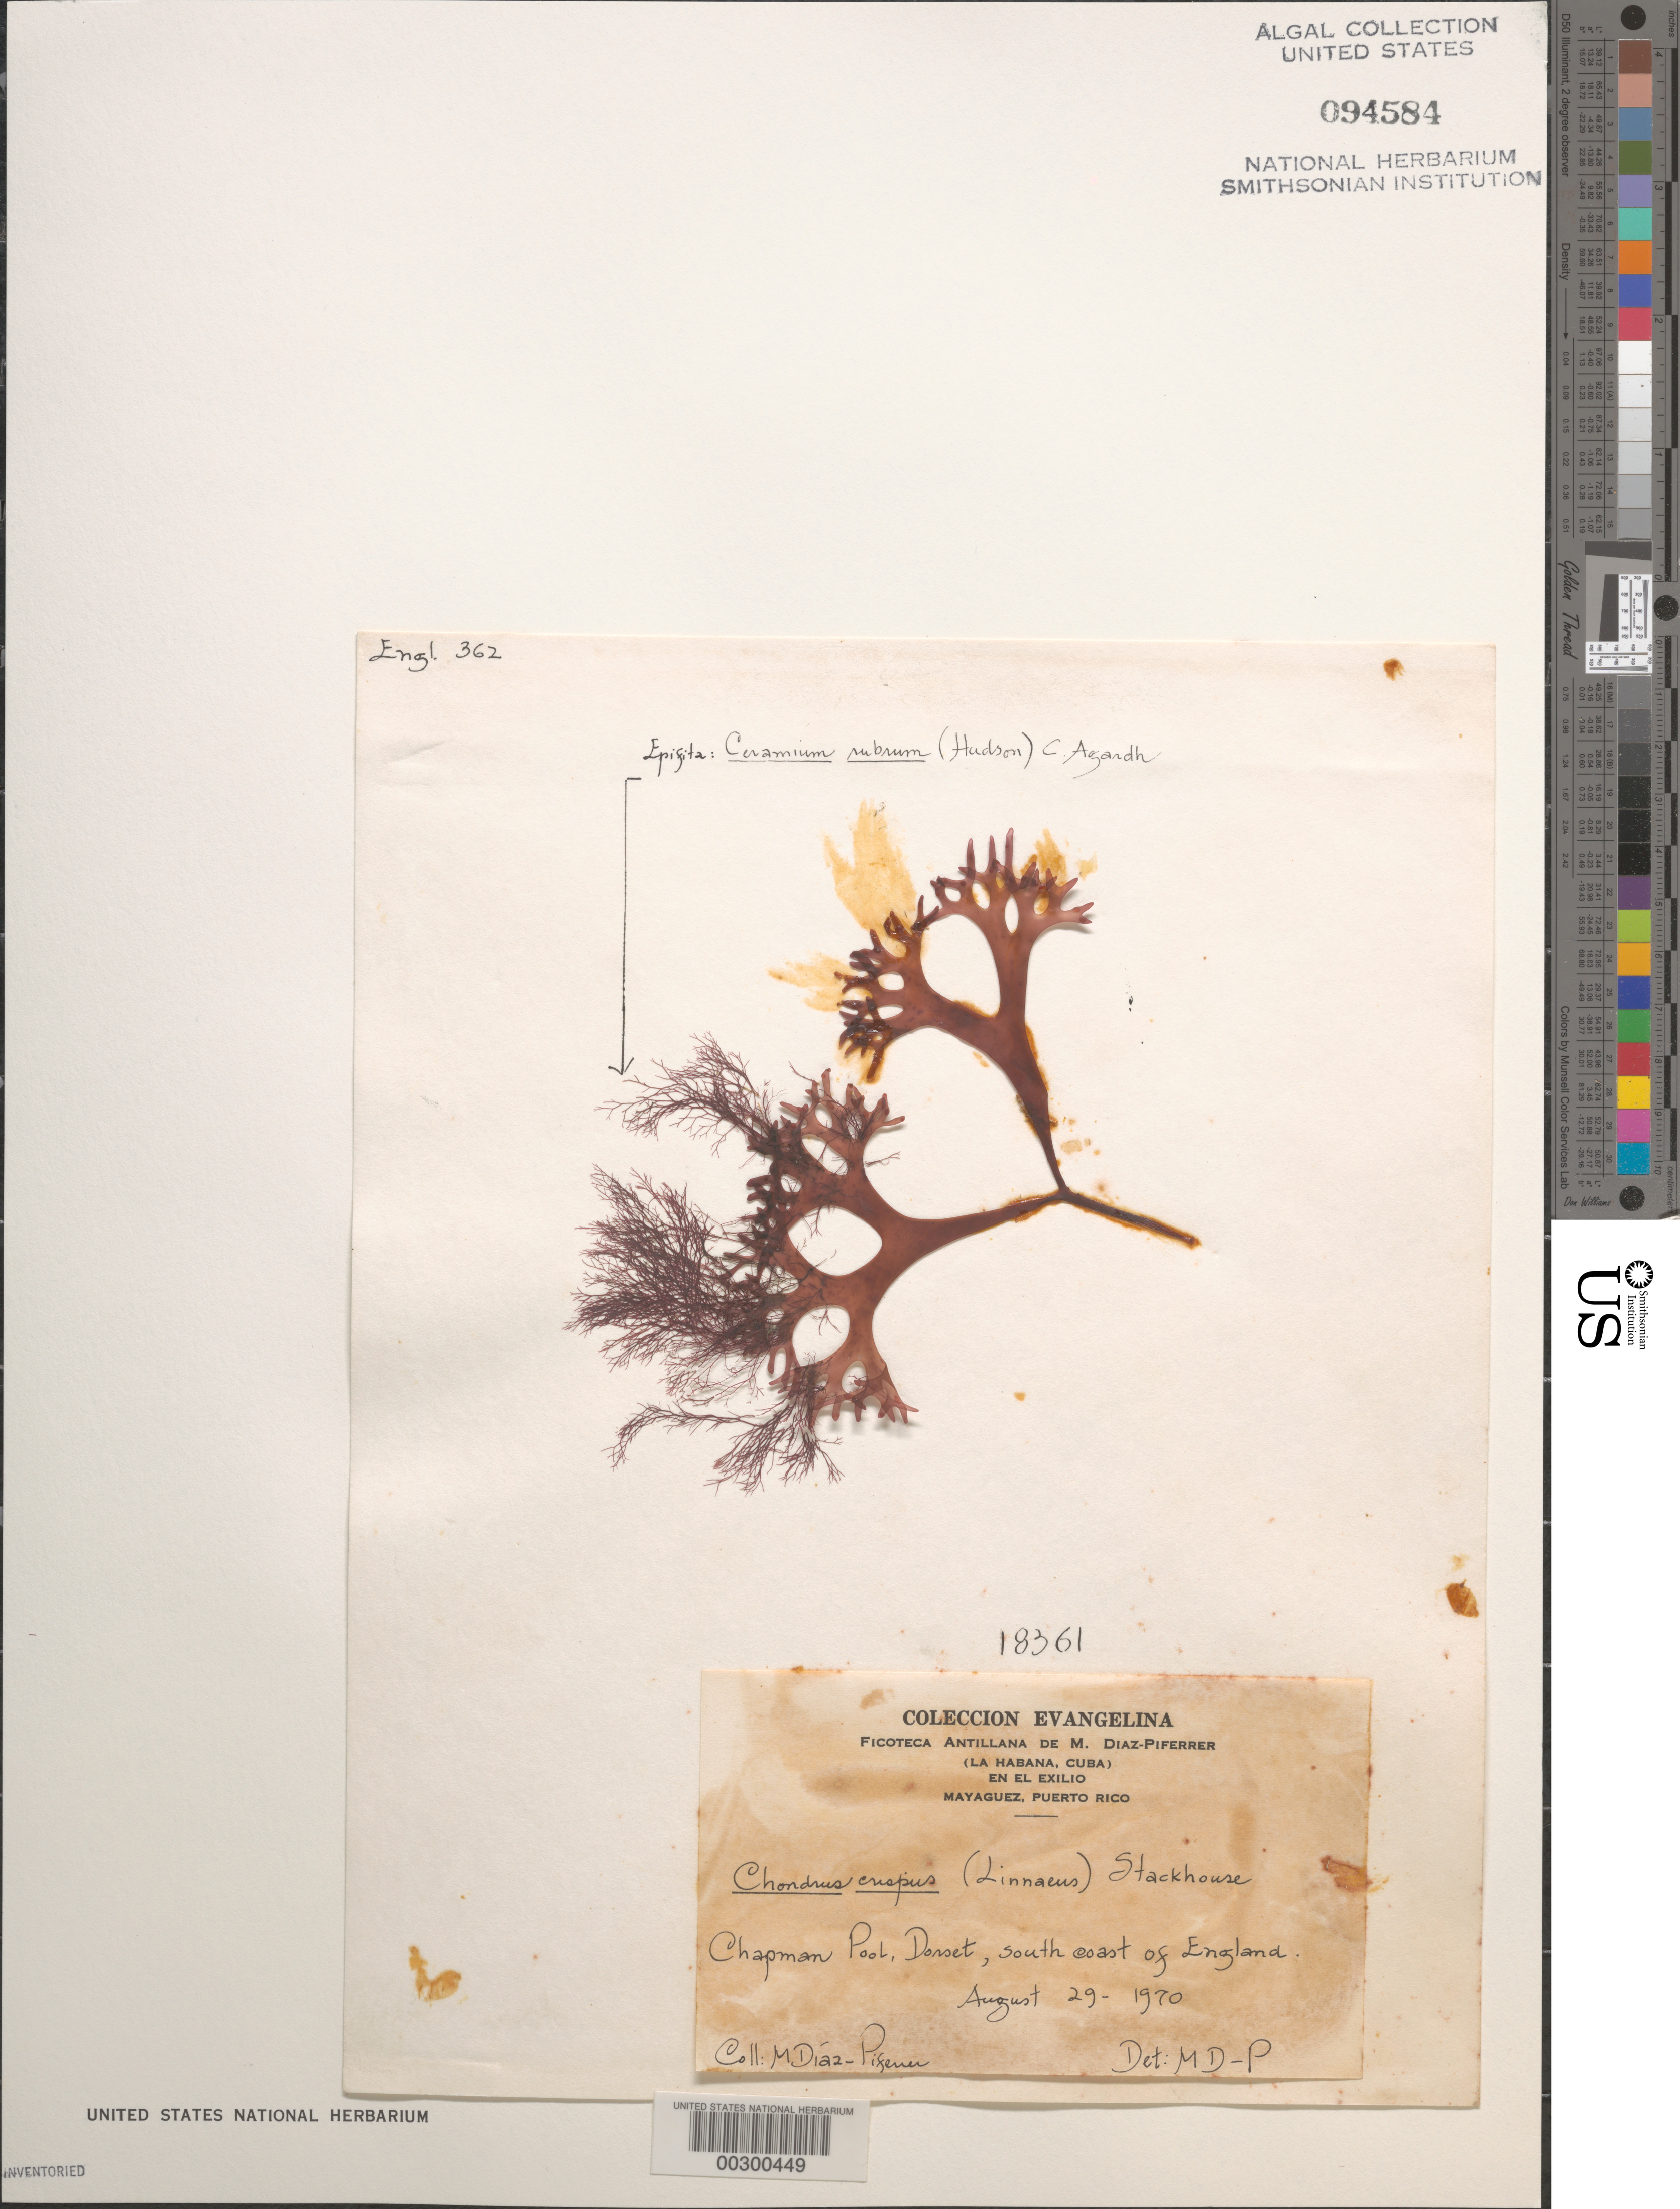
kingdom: Plantae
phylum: Rhodophyta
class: Florideophyceae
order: Gigartinales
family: Gigartinaceae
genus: Chondrus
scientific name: Chondrus crispus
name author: Stackh.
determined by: Diaz-Piferrer, M.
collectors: M. Diaz-Piferrer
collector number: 18361 & ENGL. 362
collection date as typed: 29 Aug 1970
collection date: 1970-08-29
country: United Kingdom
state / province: England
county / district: Dorset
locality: Chapman Pool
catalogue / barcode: US 94584